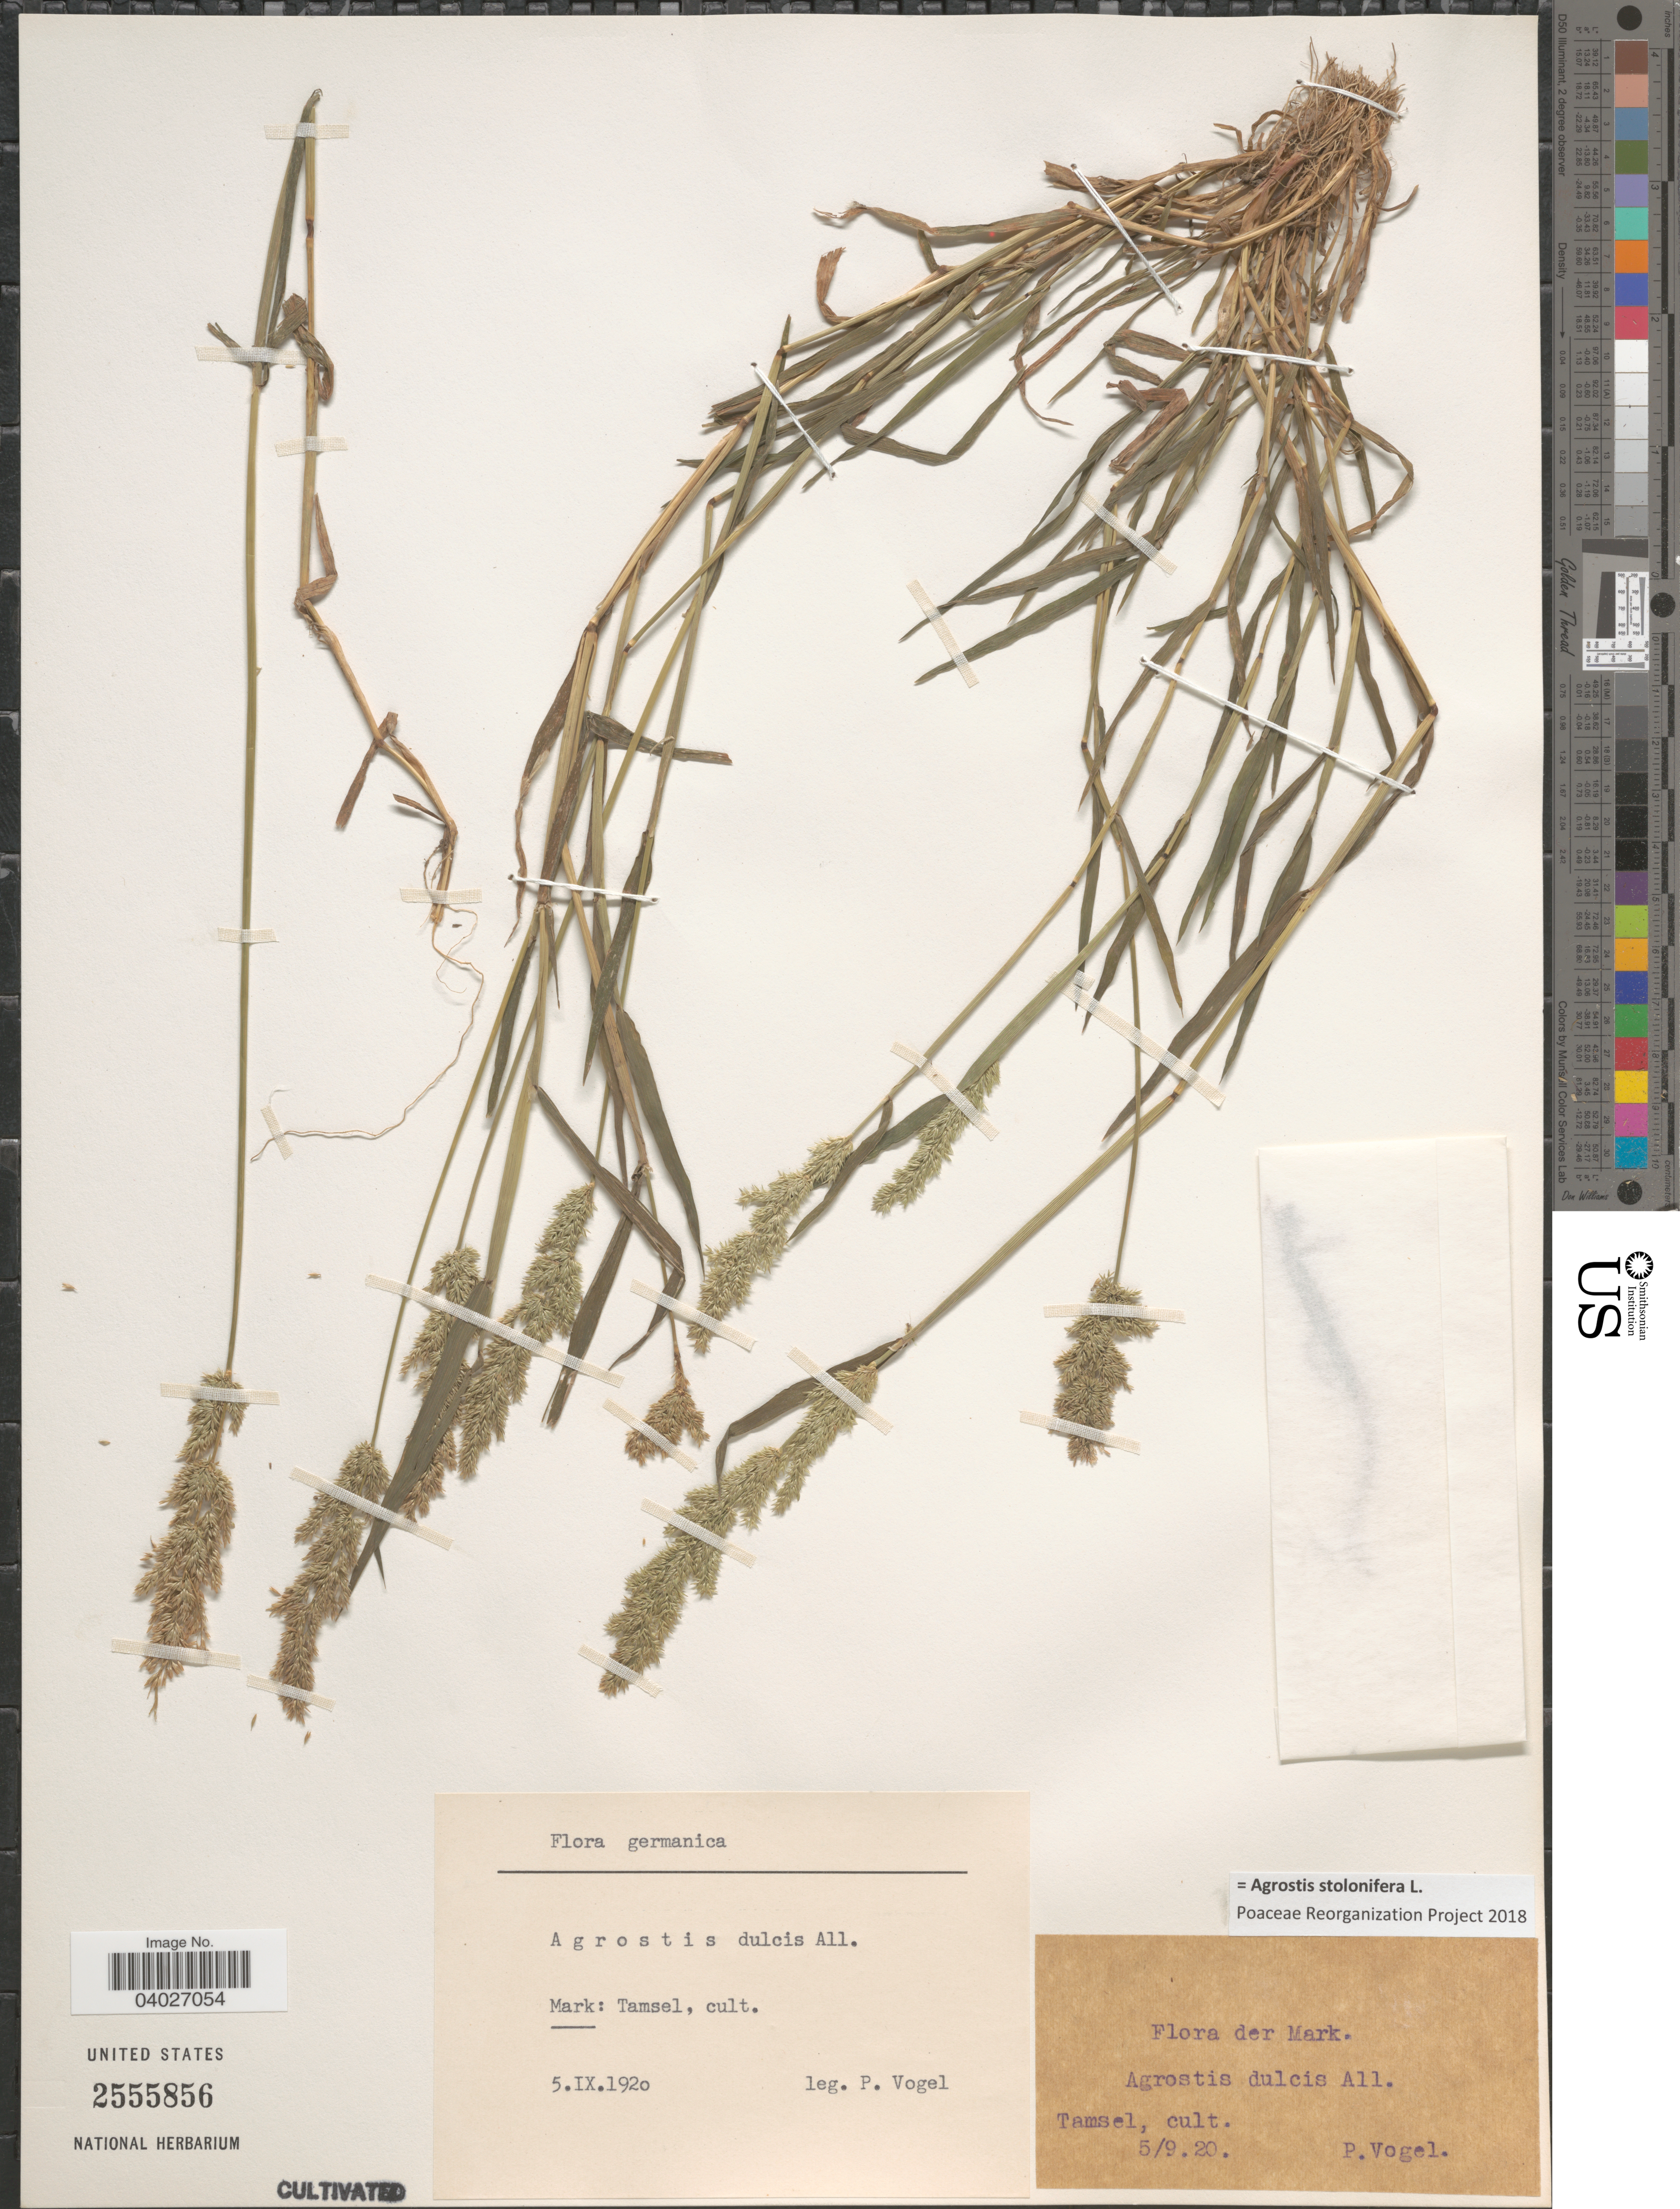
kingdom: Plantae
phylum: Tracheophyta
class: Liliopsida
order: Poales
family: Poaceae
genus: Agrostis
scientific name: Agrostis stolonifera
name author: L.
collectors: P. Vogel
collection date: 1920-09-05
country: Germany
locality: Germanica. Mark: Tamsel.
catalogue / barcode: US 2555856